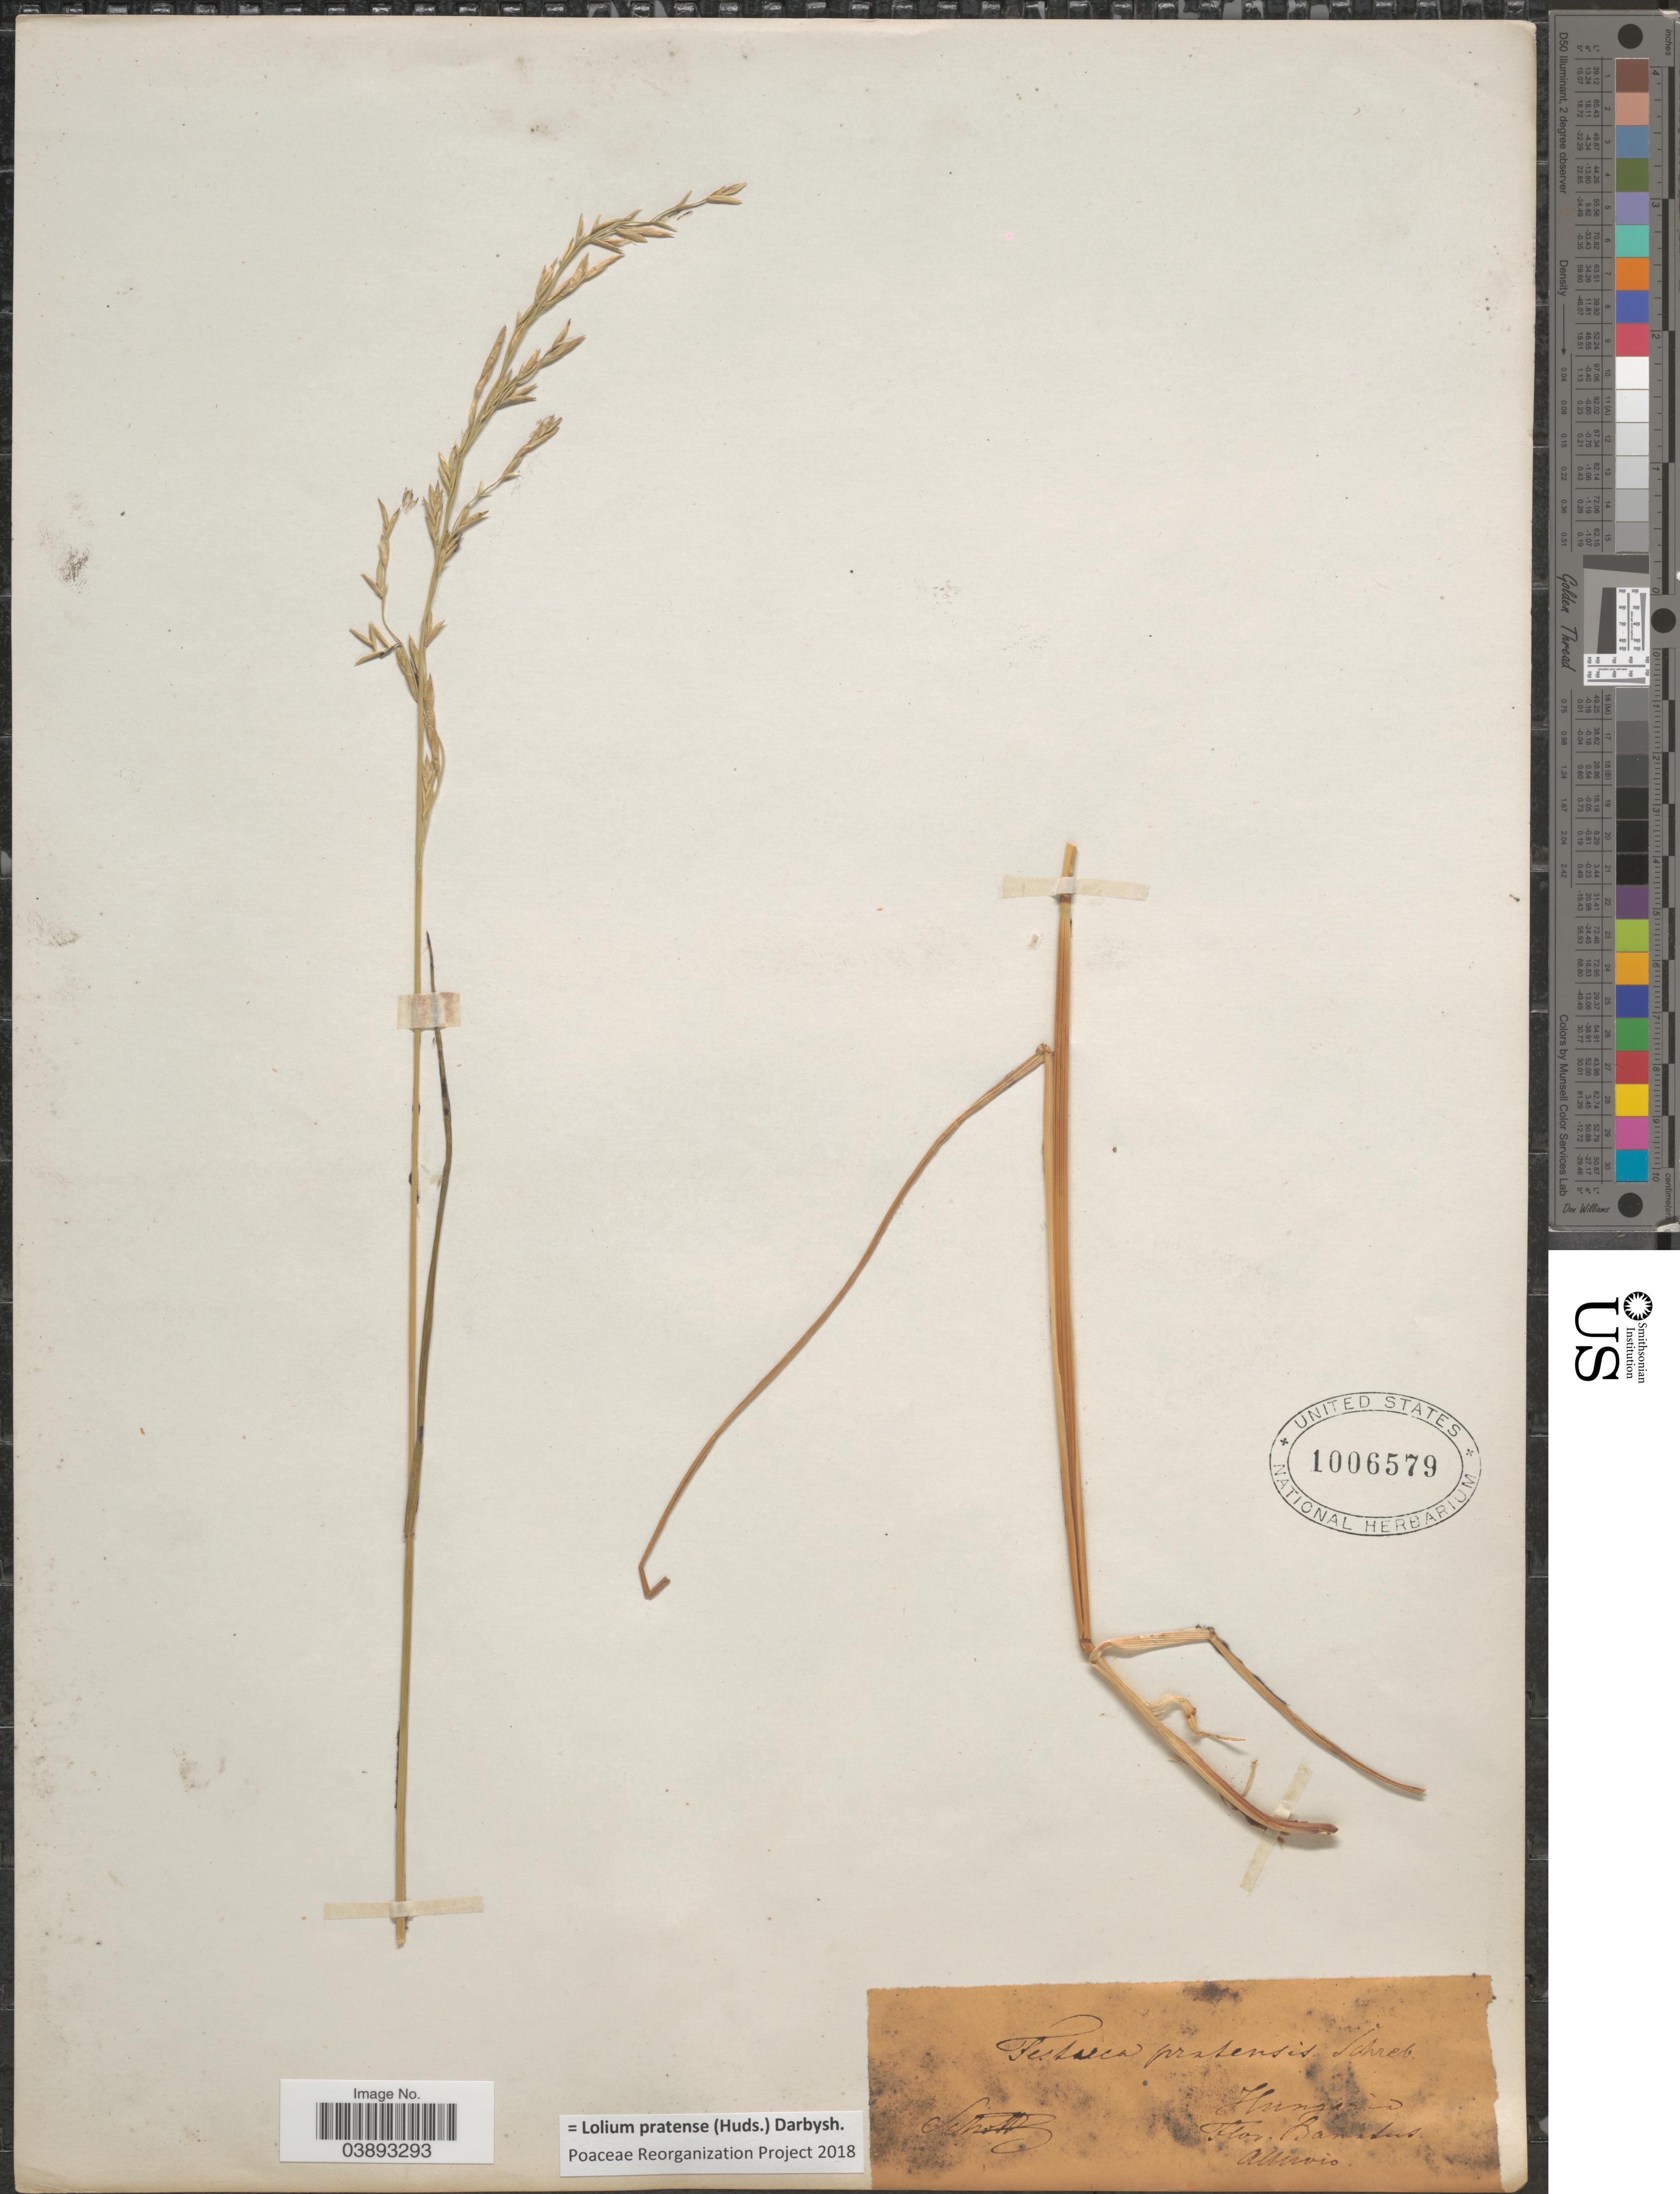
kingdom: Plantae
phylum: Tracheophyta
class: Liliopsida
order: Poales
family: Poaceae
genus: Lolium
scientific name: Lolium pratense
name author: (Huds.) Darbysh.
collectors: -. Schottz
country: Hungary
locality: Banatus.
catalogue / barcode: US 1006579